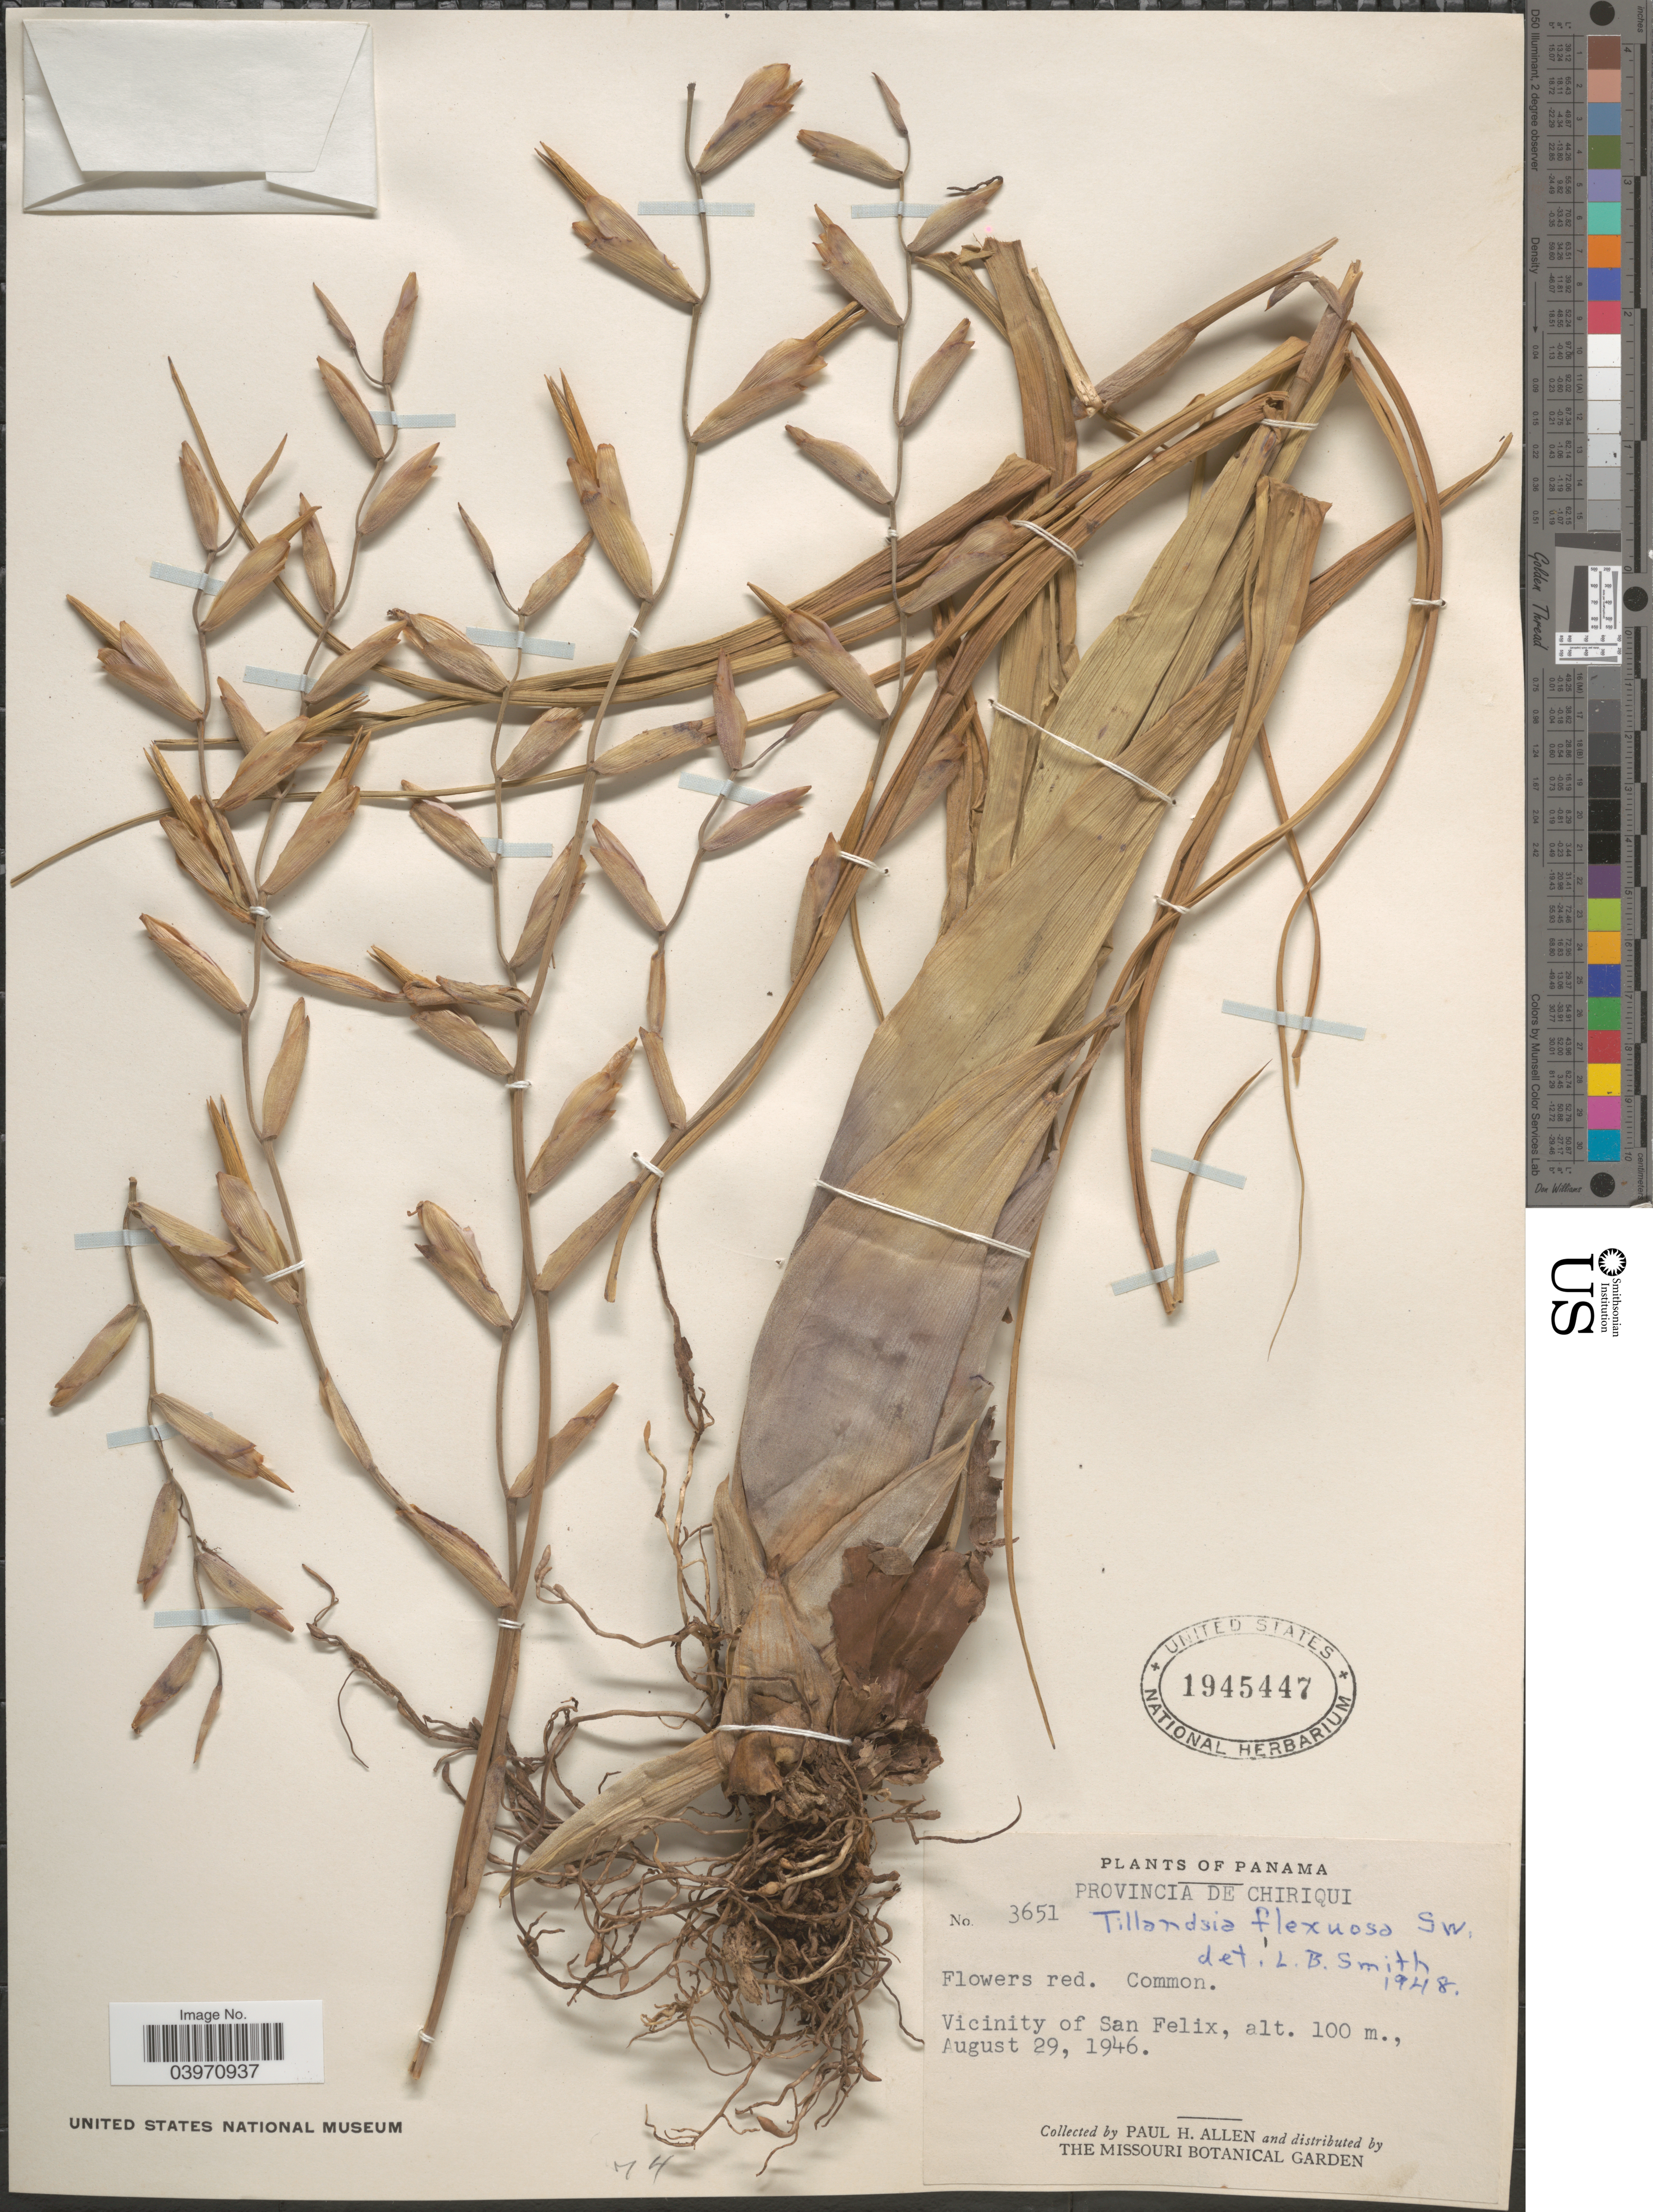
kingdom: Plantae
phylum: Tracheophyta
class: Liliopsida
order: Poales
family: Bromeliaceae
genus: Tillandsia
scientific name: Tillandsia flexuosa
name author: Sw.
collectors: P. H. Allen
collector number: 3651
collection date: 1946-08-29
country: Panama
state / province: Chiriqui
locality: Vicinity of San Felix.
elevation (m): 100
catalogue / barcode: US 1945447